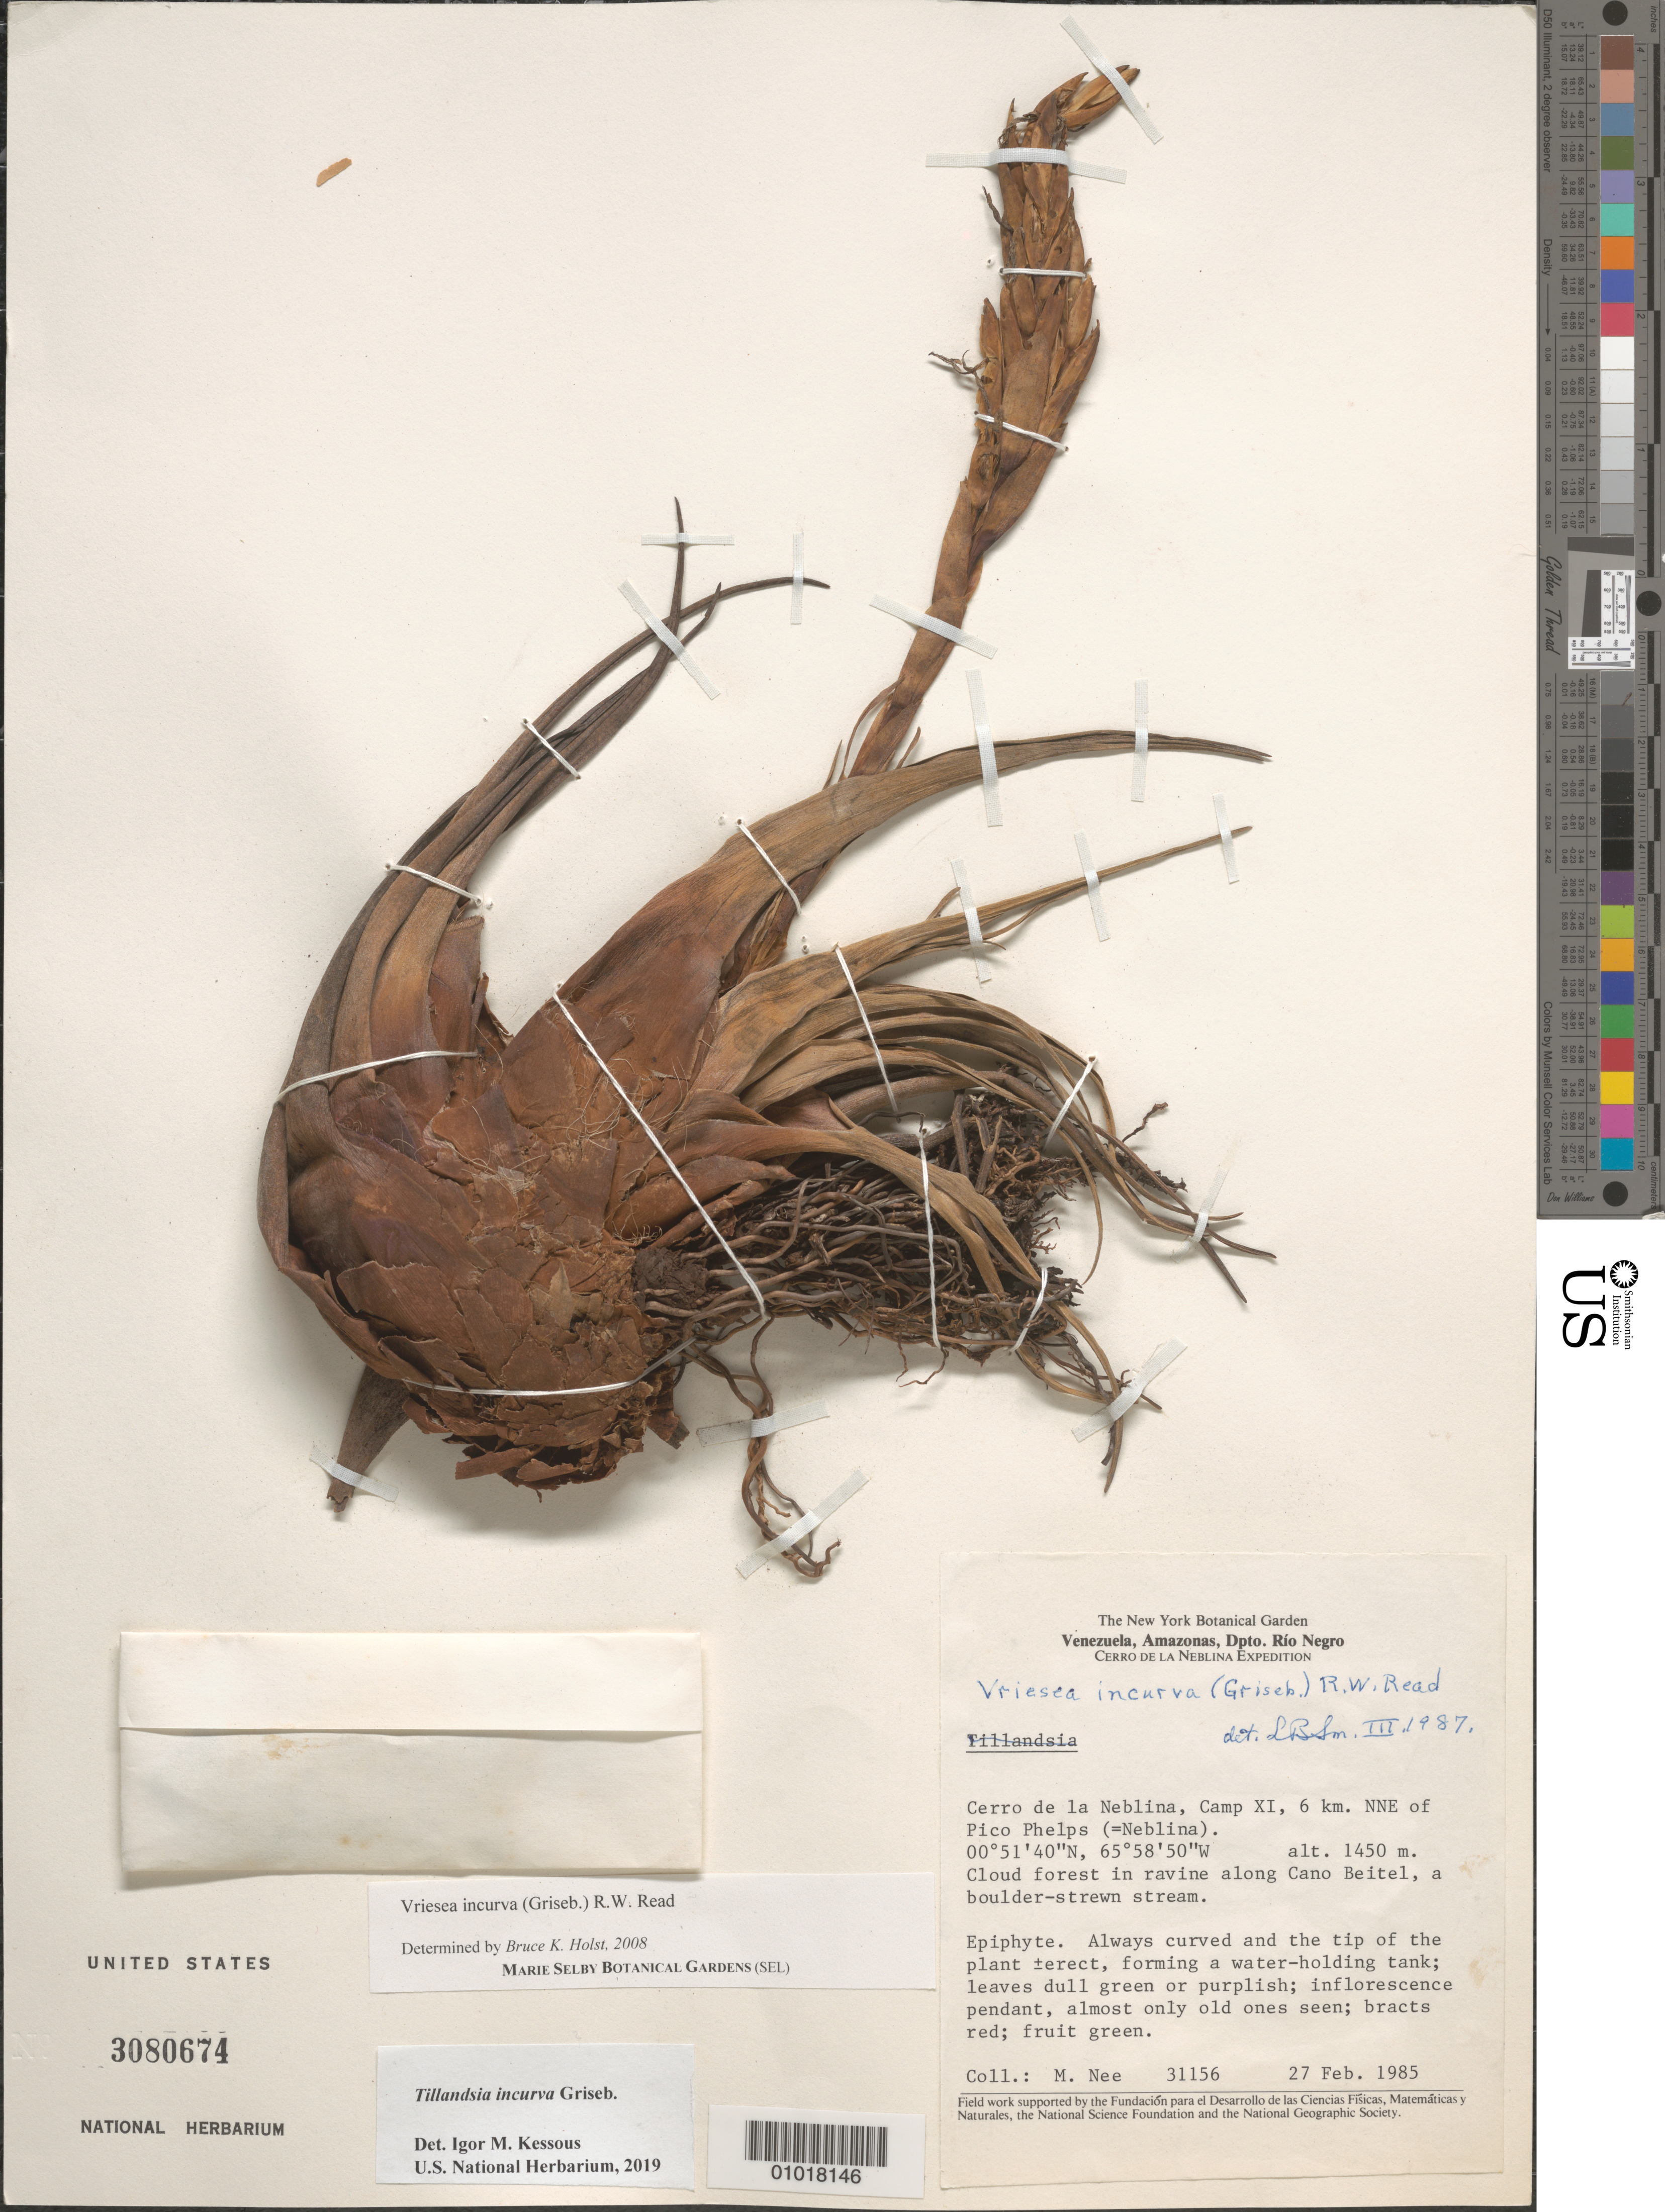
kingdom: Plantae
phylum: Tracheophyta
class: Liliopsida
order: Poales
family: Bromeliaceae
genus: Tillandsia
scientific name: Tillandsia incurva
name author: Griseb.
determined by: Kessous, Igor M.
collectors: M. Nee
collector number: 31156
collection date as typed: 27-Feb-85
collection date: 1985-02-27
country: Venezuela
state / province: Amazonas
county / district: Río Negro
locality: Cerro de la Neblina, Camp XI, 6 km NNE of Pico Phelps, along Caño Beitel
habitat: Cloud forest in ravine , a boulder-strewn stream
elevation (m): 1450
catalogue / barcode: US 3080674